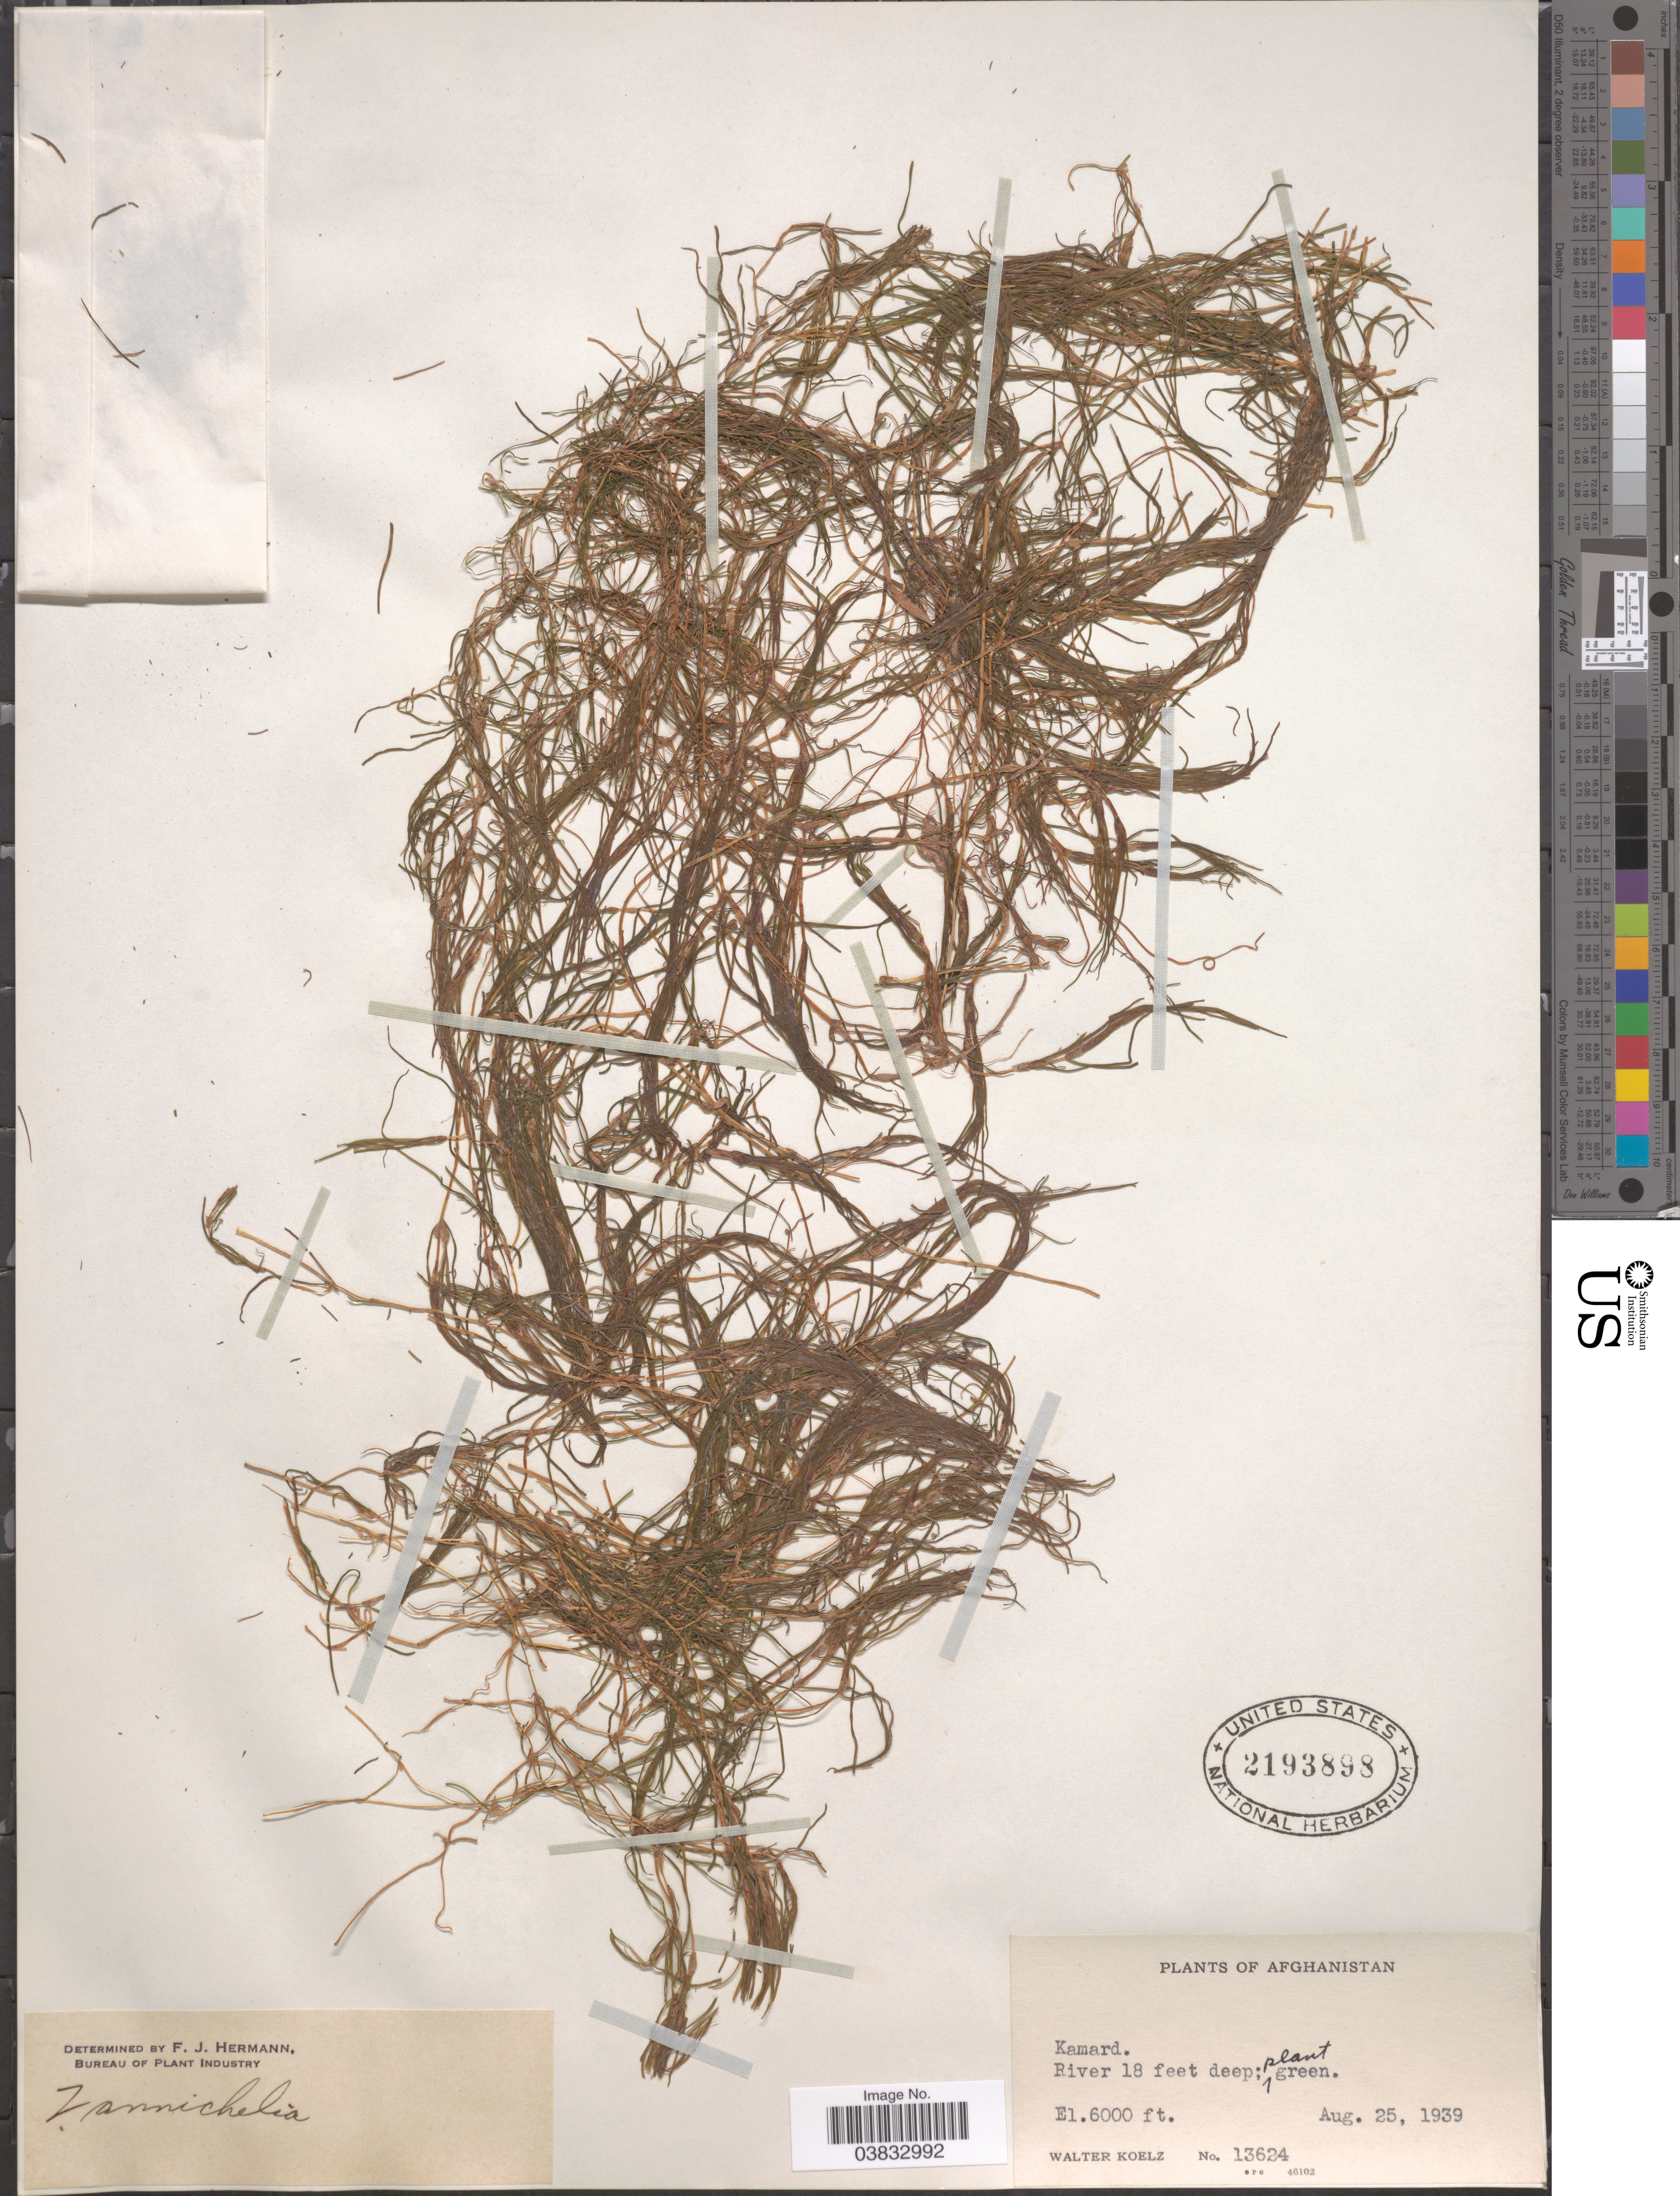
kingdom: Plantae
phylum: Tracheophyta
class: Liliopsida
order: Alismatales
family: Potamogetonaceae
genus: Zannichellia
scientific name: Zannichellia sp.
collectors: W. N. Koelz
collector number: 13624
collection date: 1939-08-25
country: Afghanistan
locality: Kamard.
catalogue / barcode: US 2193898